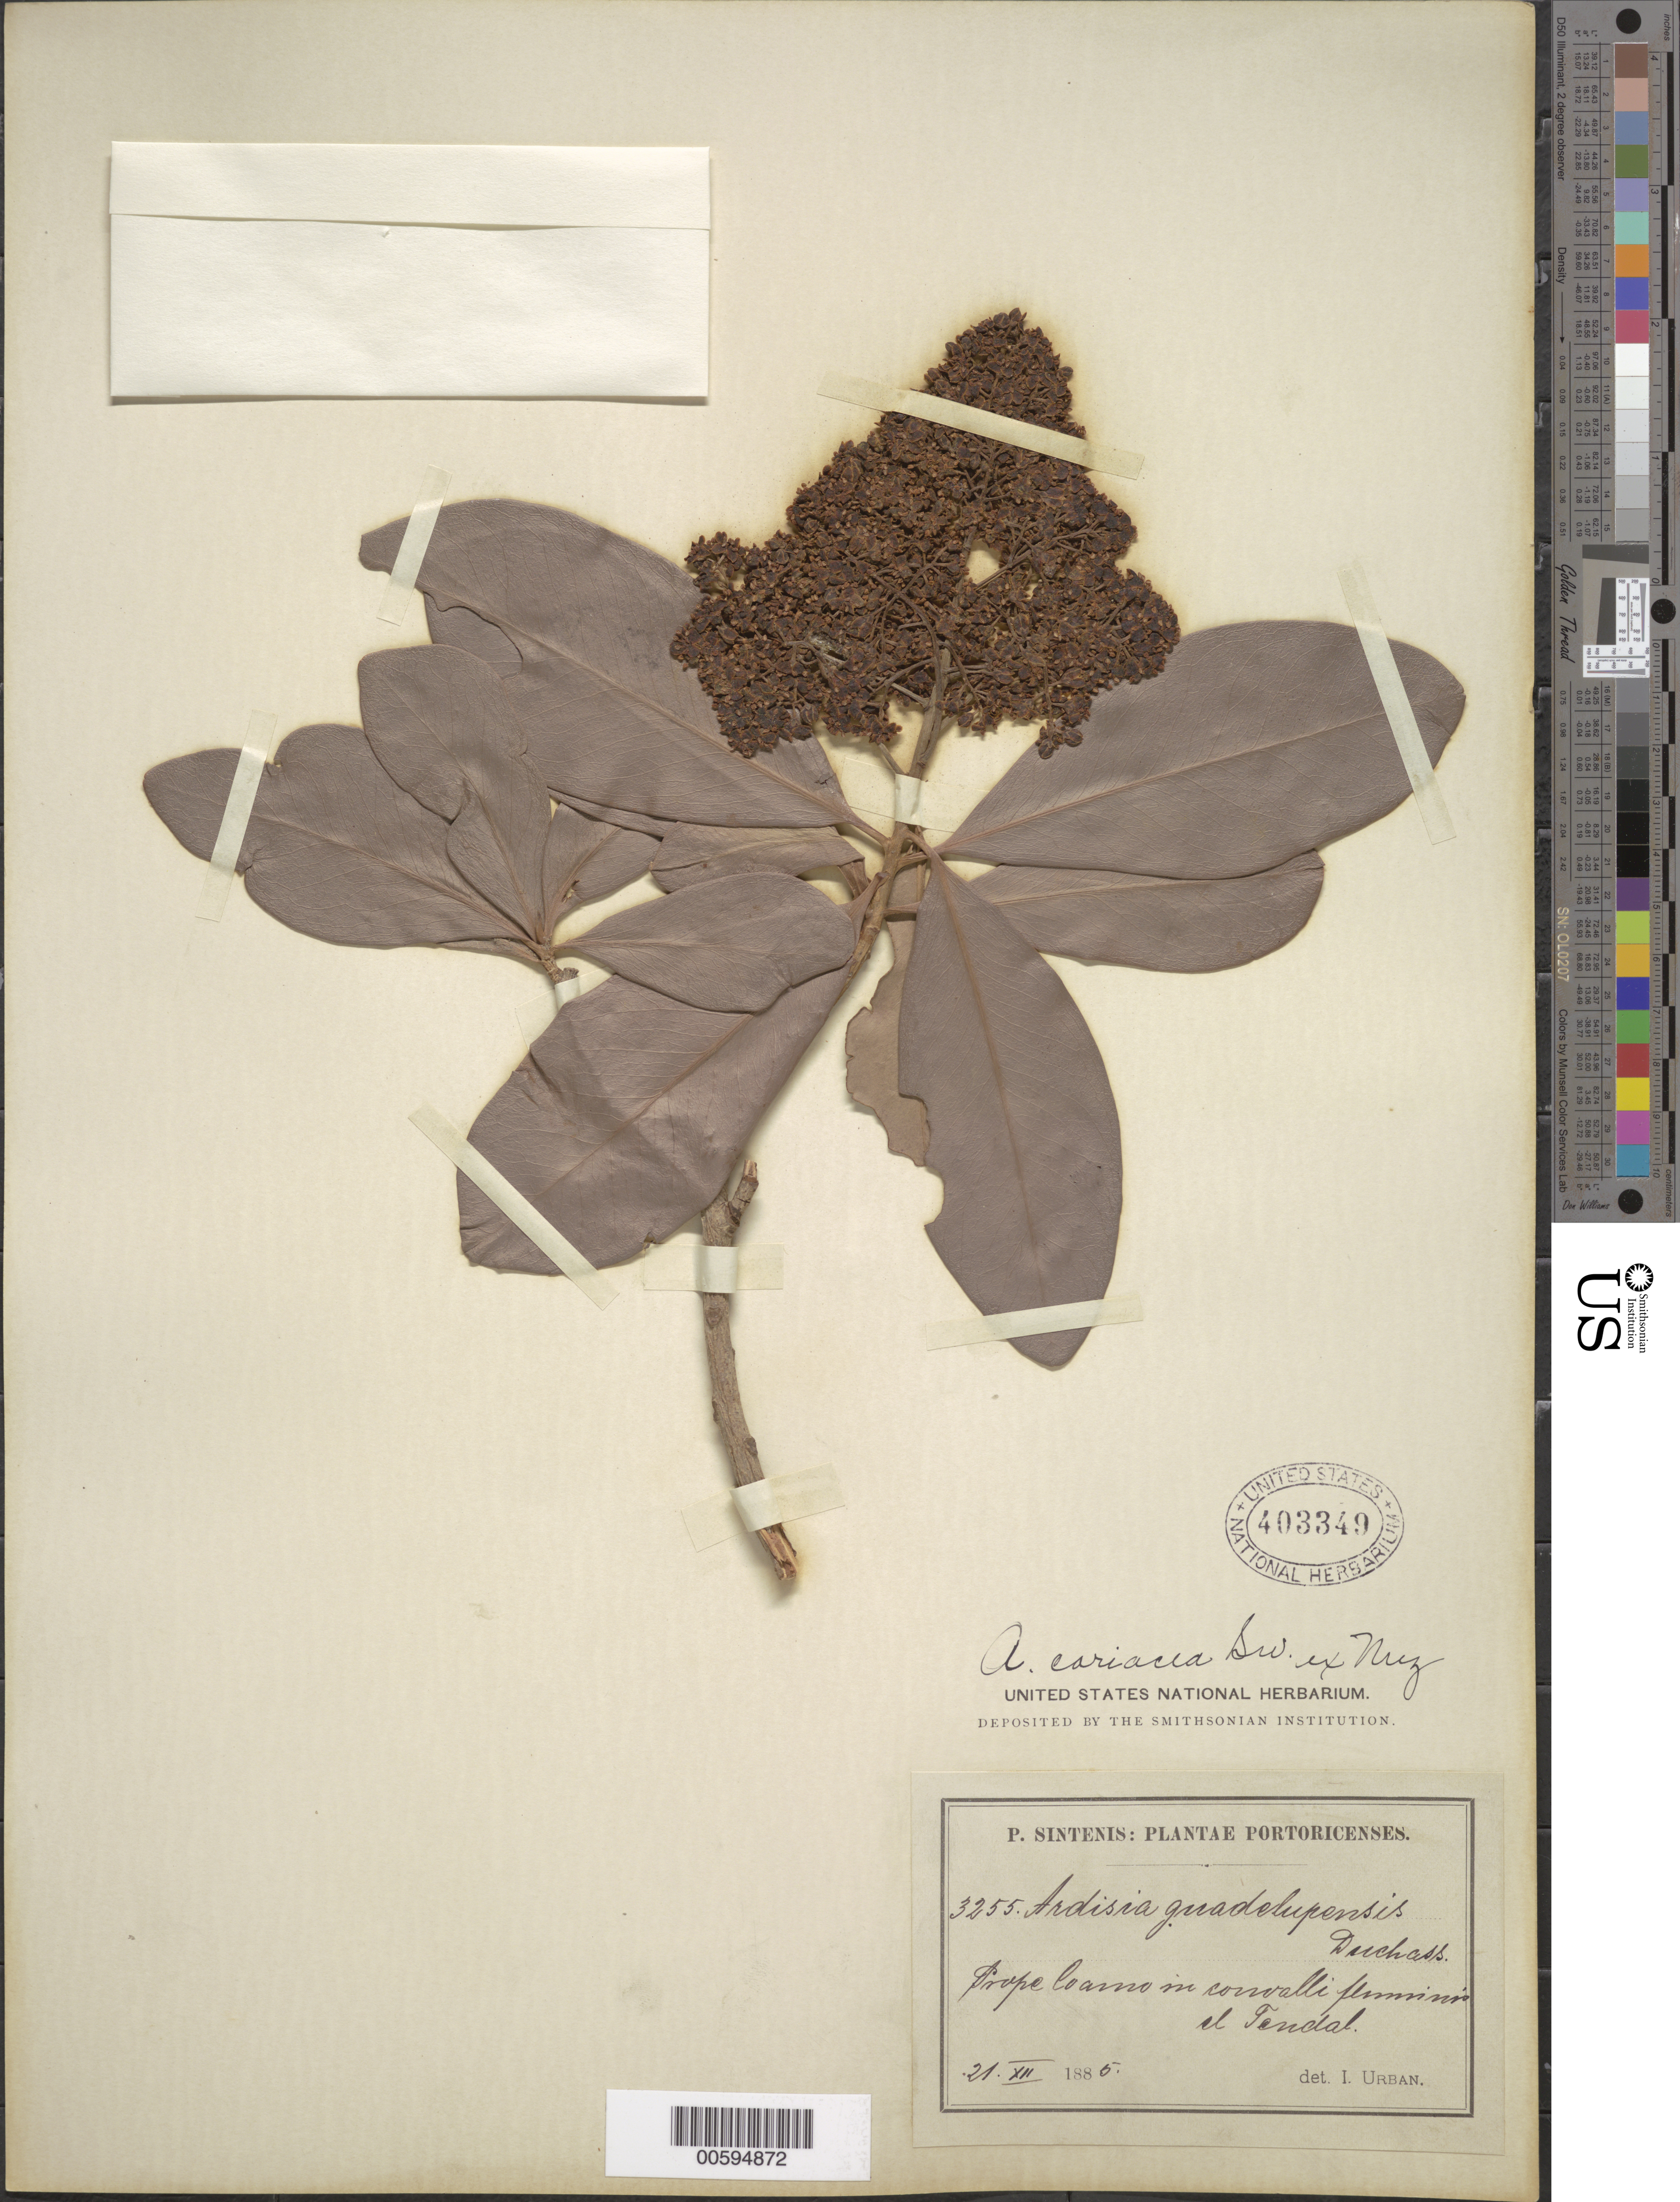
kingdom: Plantae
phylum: Tracheophyta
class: Magnoliopsida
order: Ericales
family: Primulaceae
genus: Ardisia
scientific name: Ardisia coriacea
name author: Sw. ex Mez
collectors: P. Sintenis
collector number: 3255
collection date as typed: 21 Dec 1885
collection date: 1885-12-21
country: Puerto Rico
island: Greater Antilles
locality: Prope Coamo, in convalli fluminis El Tendal.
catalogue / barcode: US 403349